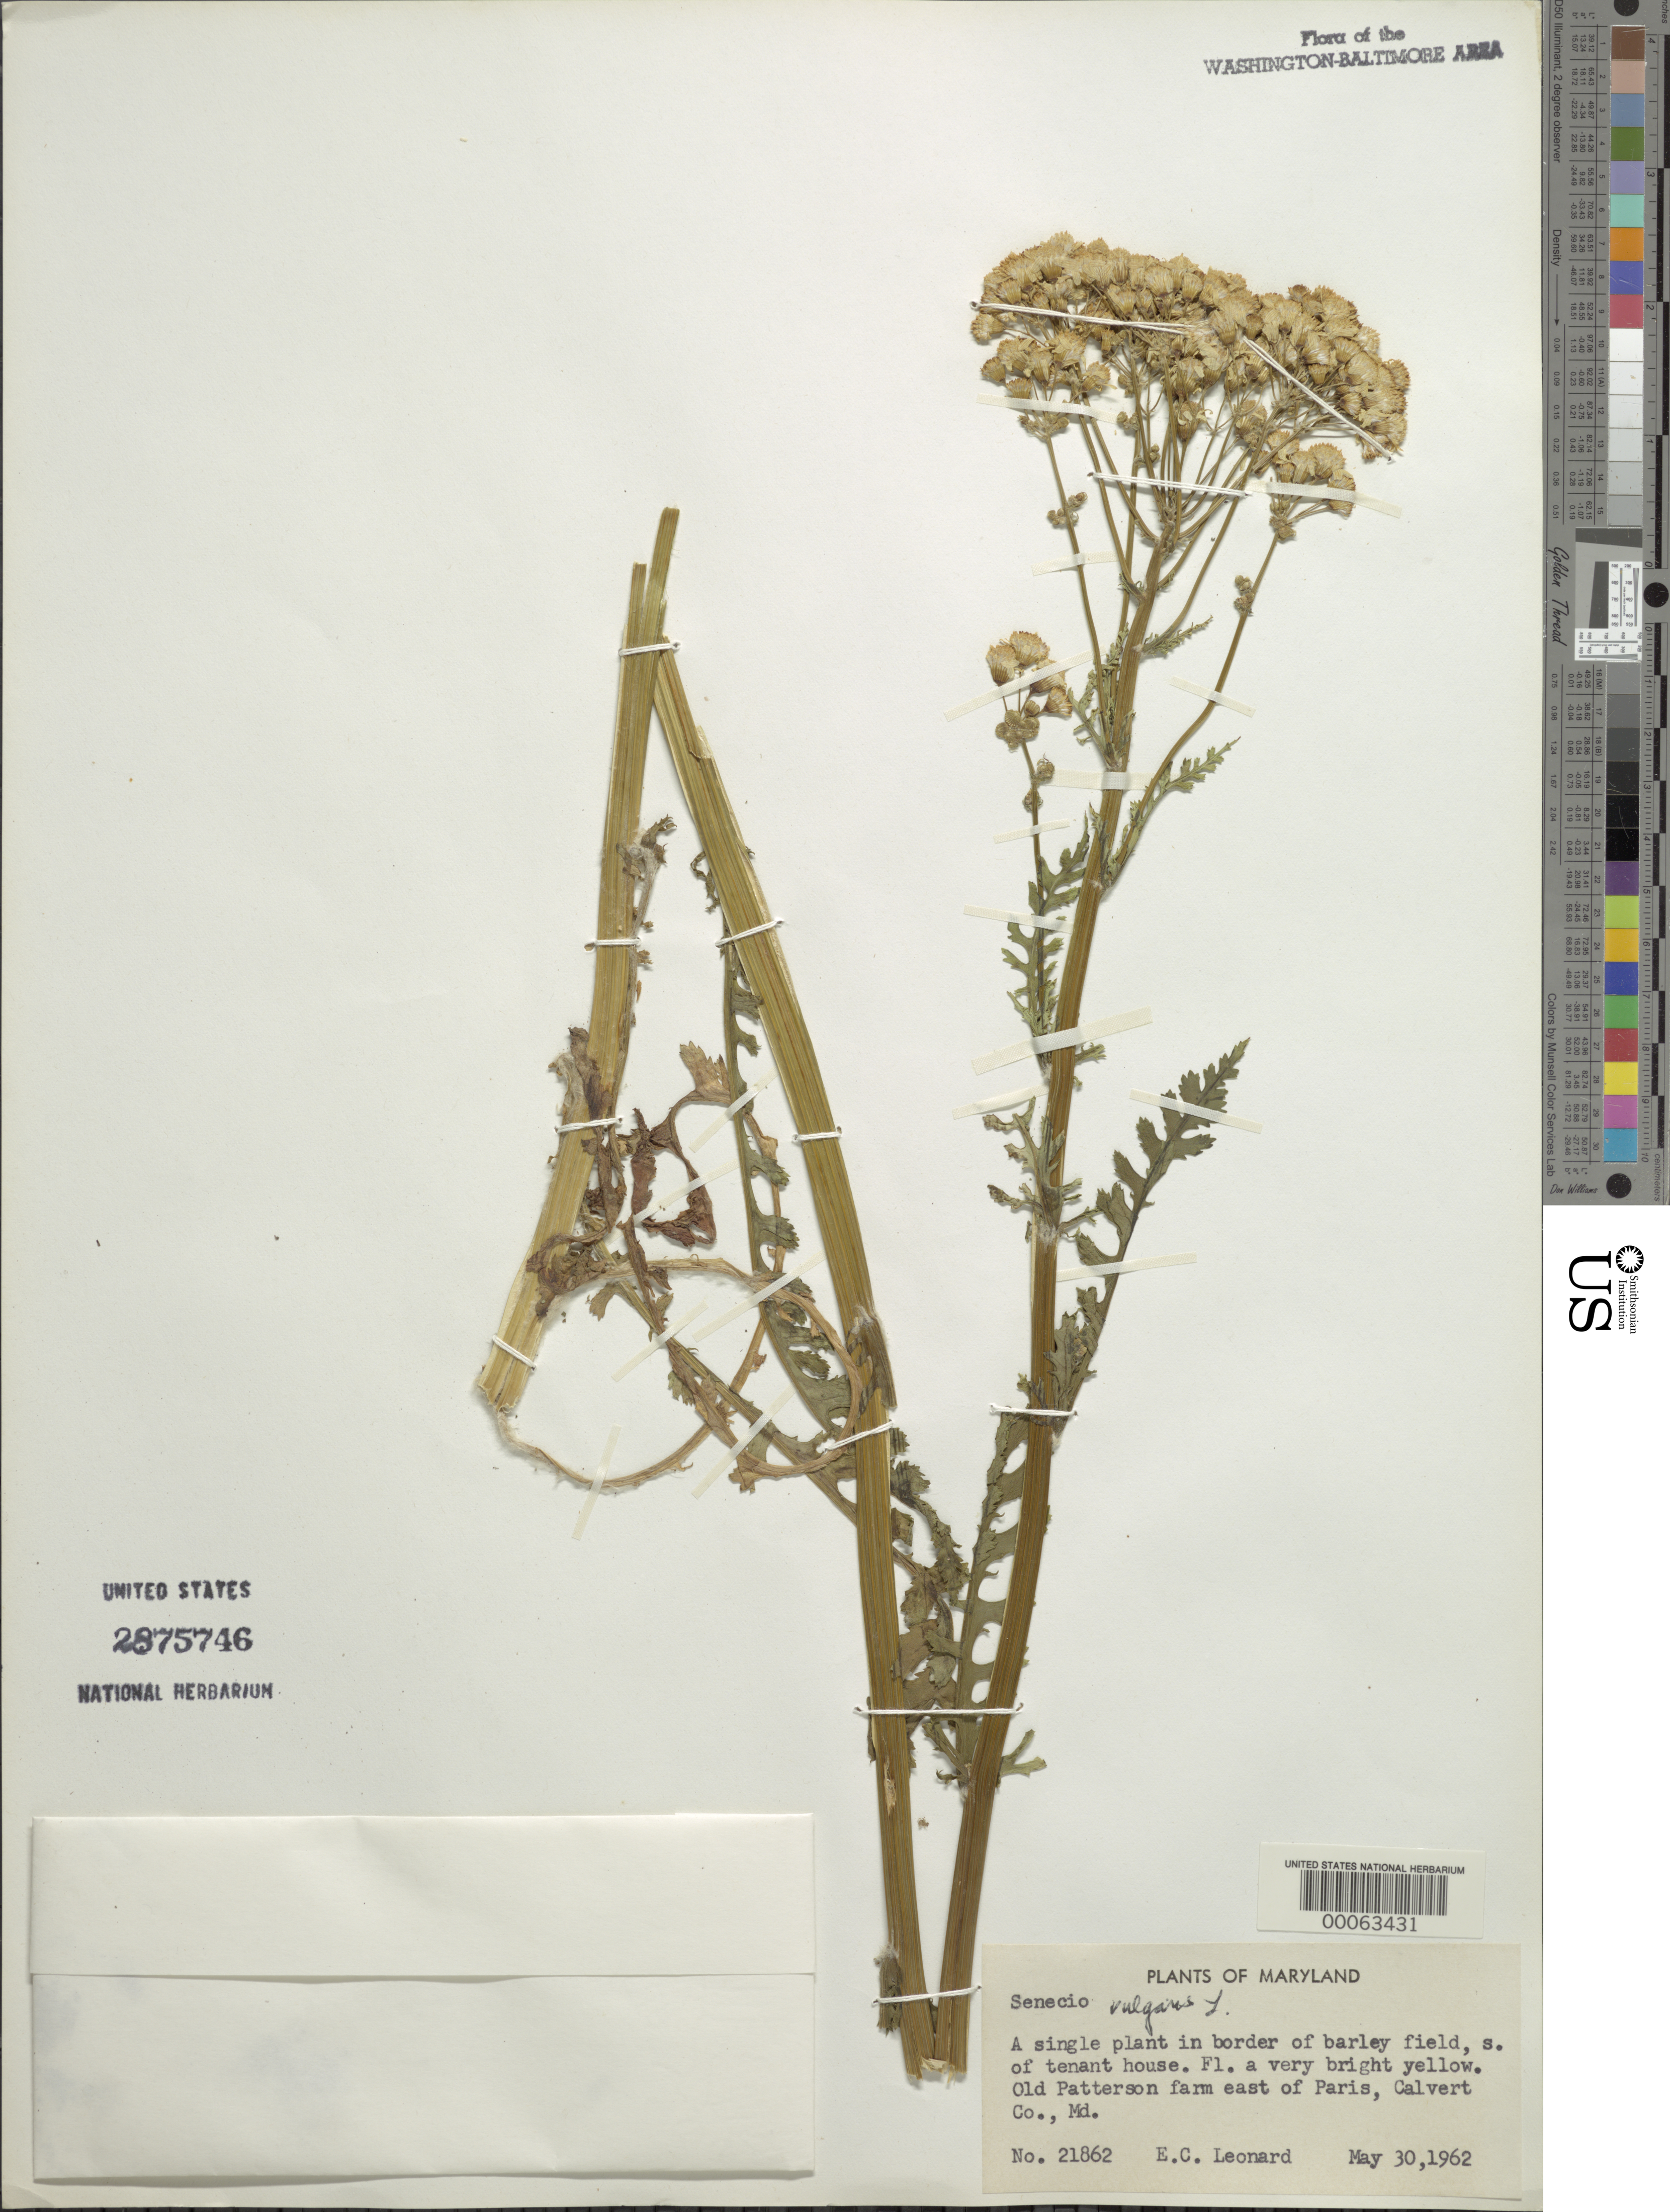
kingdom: Plantae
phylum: Tracheophyta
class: Magnoliopsida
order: Asterales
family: Asteraceae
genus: Senecio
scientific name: Senecio vulgaris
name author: L.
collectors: E. C. Leonard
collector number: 21862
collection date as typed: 30 May 1962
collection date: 1962-05-30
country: United States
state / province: Maryland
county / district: Calvert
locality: Old Patterson Farm east of Paris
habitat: Border of field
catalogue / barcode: US 2875746